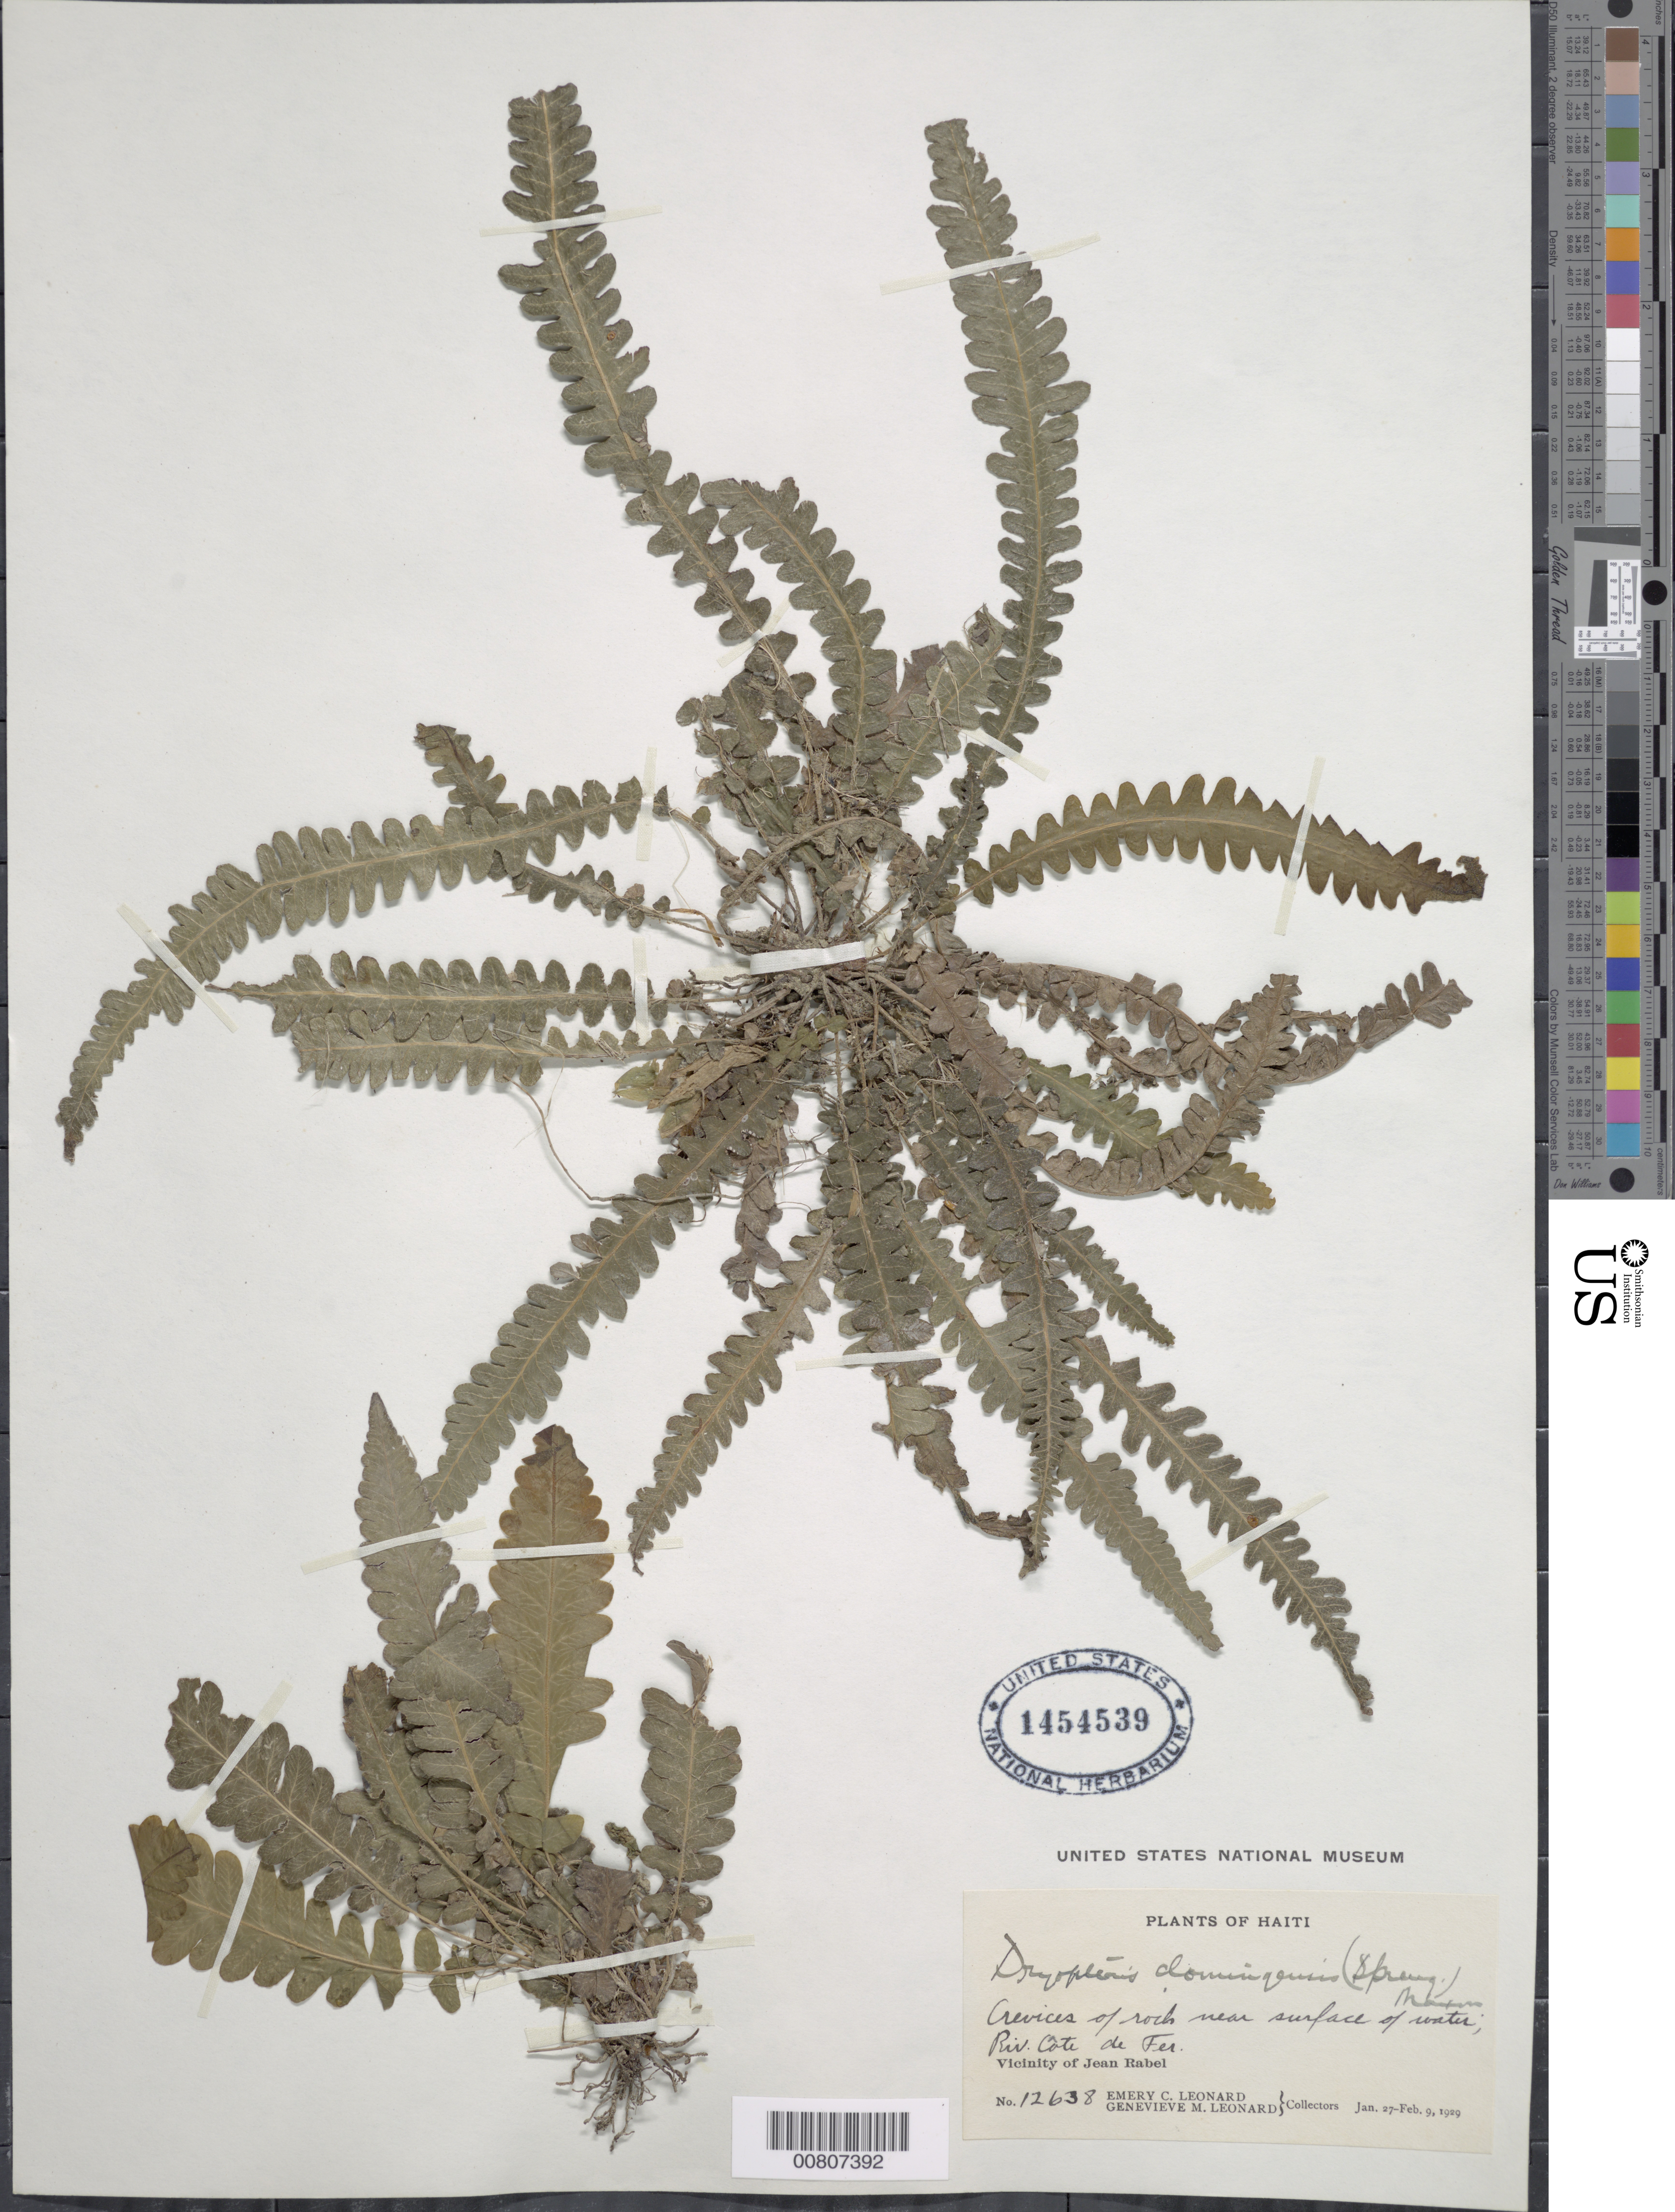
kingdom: Plantae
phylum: Tracheophyta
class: Polypodiopsida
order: Polypodiales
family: Thelypteridaceae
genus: Goniopteris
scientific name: Goniopteris guadelupensis (Wikstr.) comb. nov., ined 2015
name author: (Wikstr.)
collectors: E. C. Leonard & G. M. Leonard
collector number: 12638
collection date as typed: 27 Jan 1929 to 09 Feb 1929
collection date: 1929-01-27/1929-02-09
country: Haiti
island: Hispaniola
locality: Jean Rabel vicinity, riv. Côte de Fer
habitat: Crevices of rock near surface of water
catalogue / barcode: US 1454539